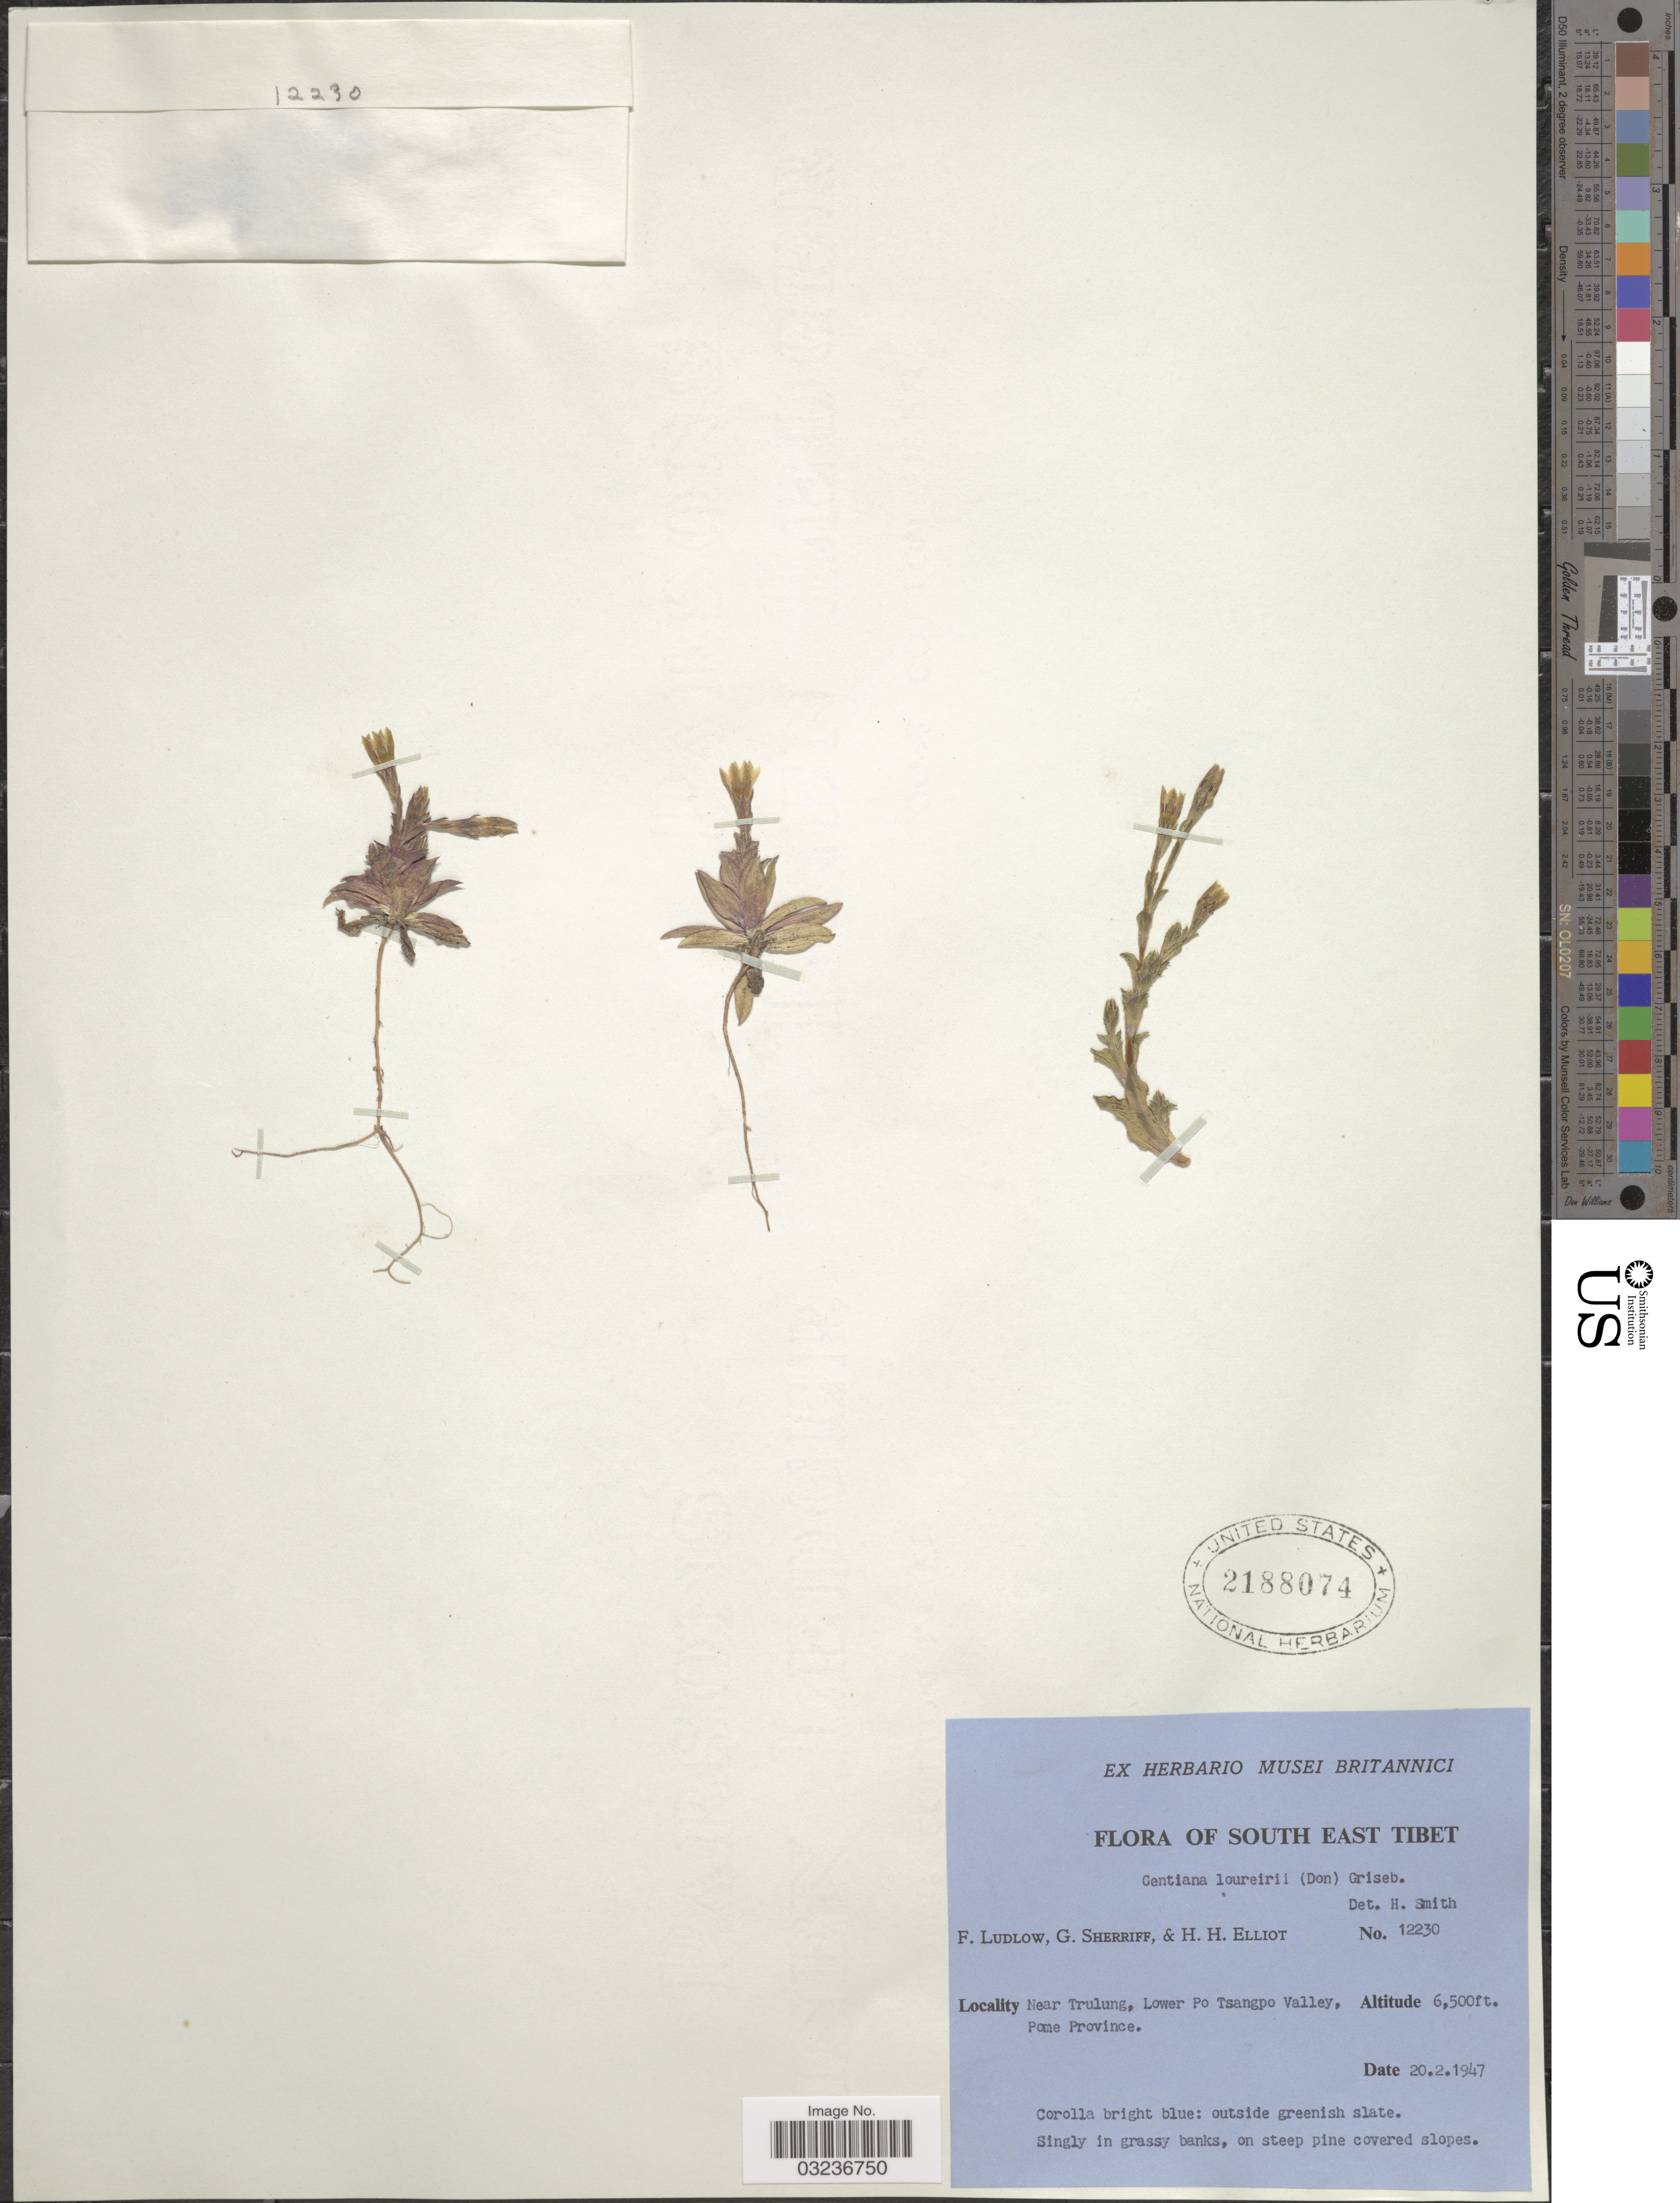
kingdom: Plantae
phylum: Tracheophyta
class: Magnoliopsida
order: Gentianales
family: Gentianaceae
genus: Gentiana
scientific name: Gentiana loureiroi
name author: (G. Don) Griseb.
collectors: F. Ludlow, G. Sherriff & H. H. Elliot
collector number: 12230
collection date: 1947-02-20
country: China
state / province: Xizang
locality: South East Tibet, Near Trulung, Lower Po Tsangpo Valley, Pome Province.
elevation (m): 1981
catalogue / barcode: US 2188074